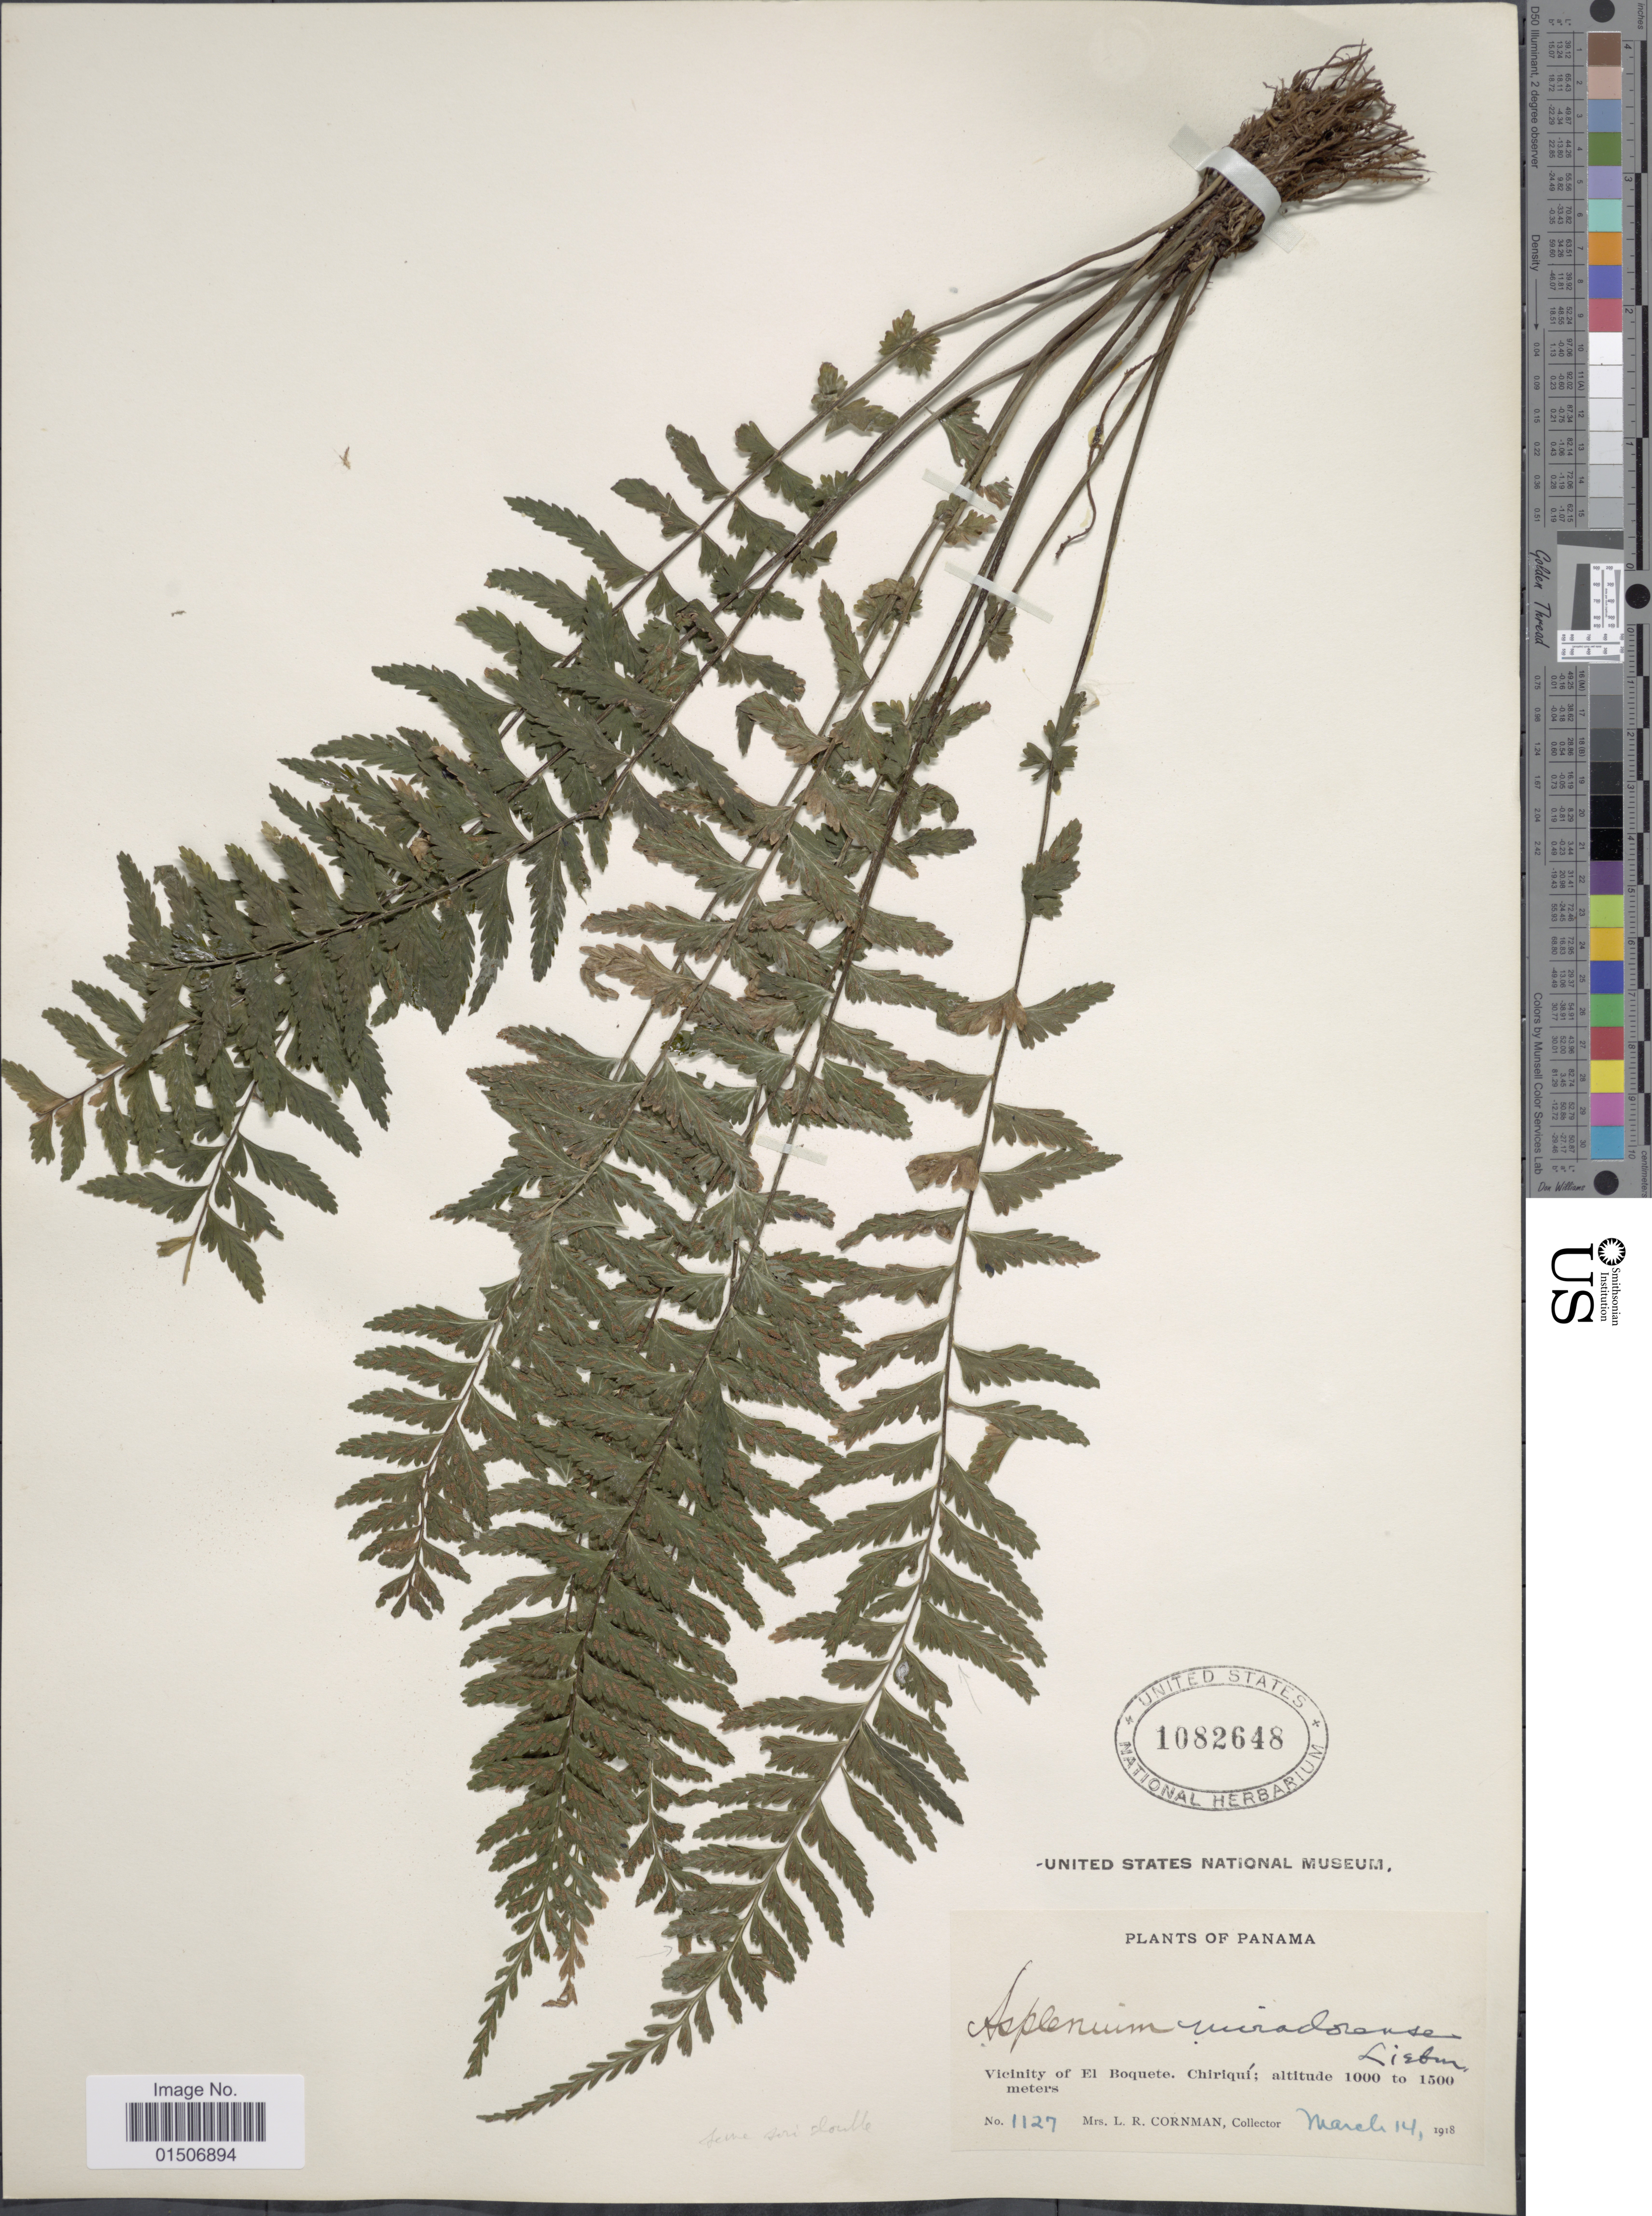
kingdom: Plantae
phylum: Tracheophyta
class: Polypodiopsida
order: Polypodiales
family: Aspleniaceae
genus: Asplenium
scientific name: Asplenium miradorense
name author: Liebm.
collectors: L. Cornman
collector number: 1127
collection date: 1918-03-14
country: Panama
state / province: Chiriqui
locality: Vicinity of El Boquete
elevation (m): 1000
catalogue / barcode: US 1082648